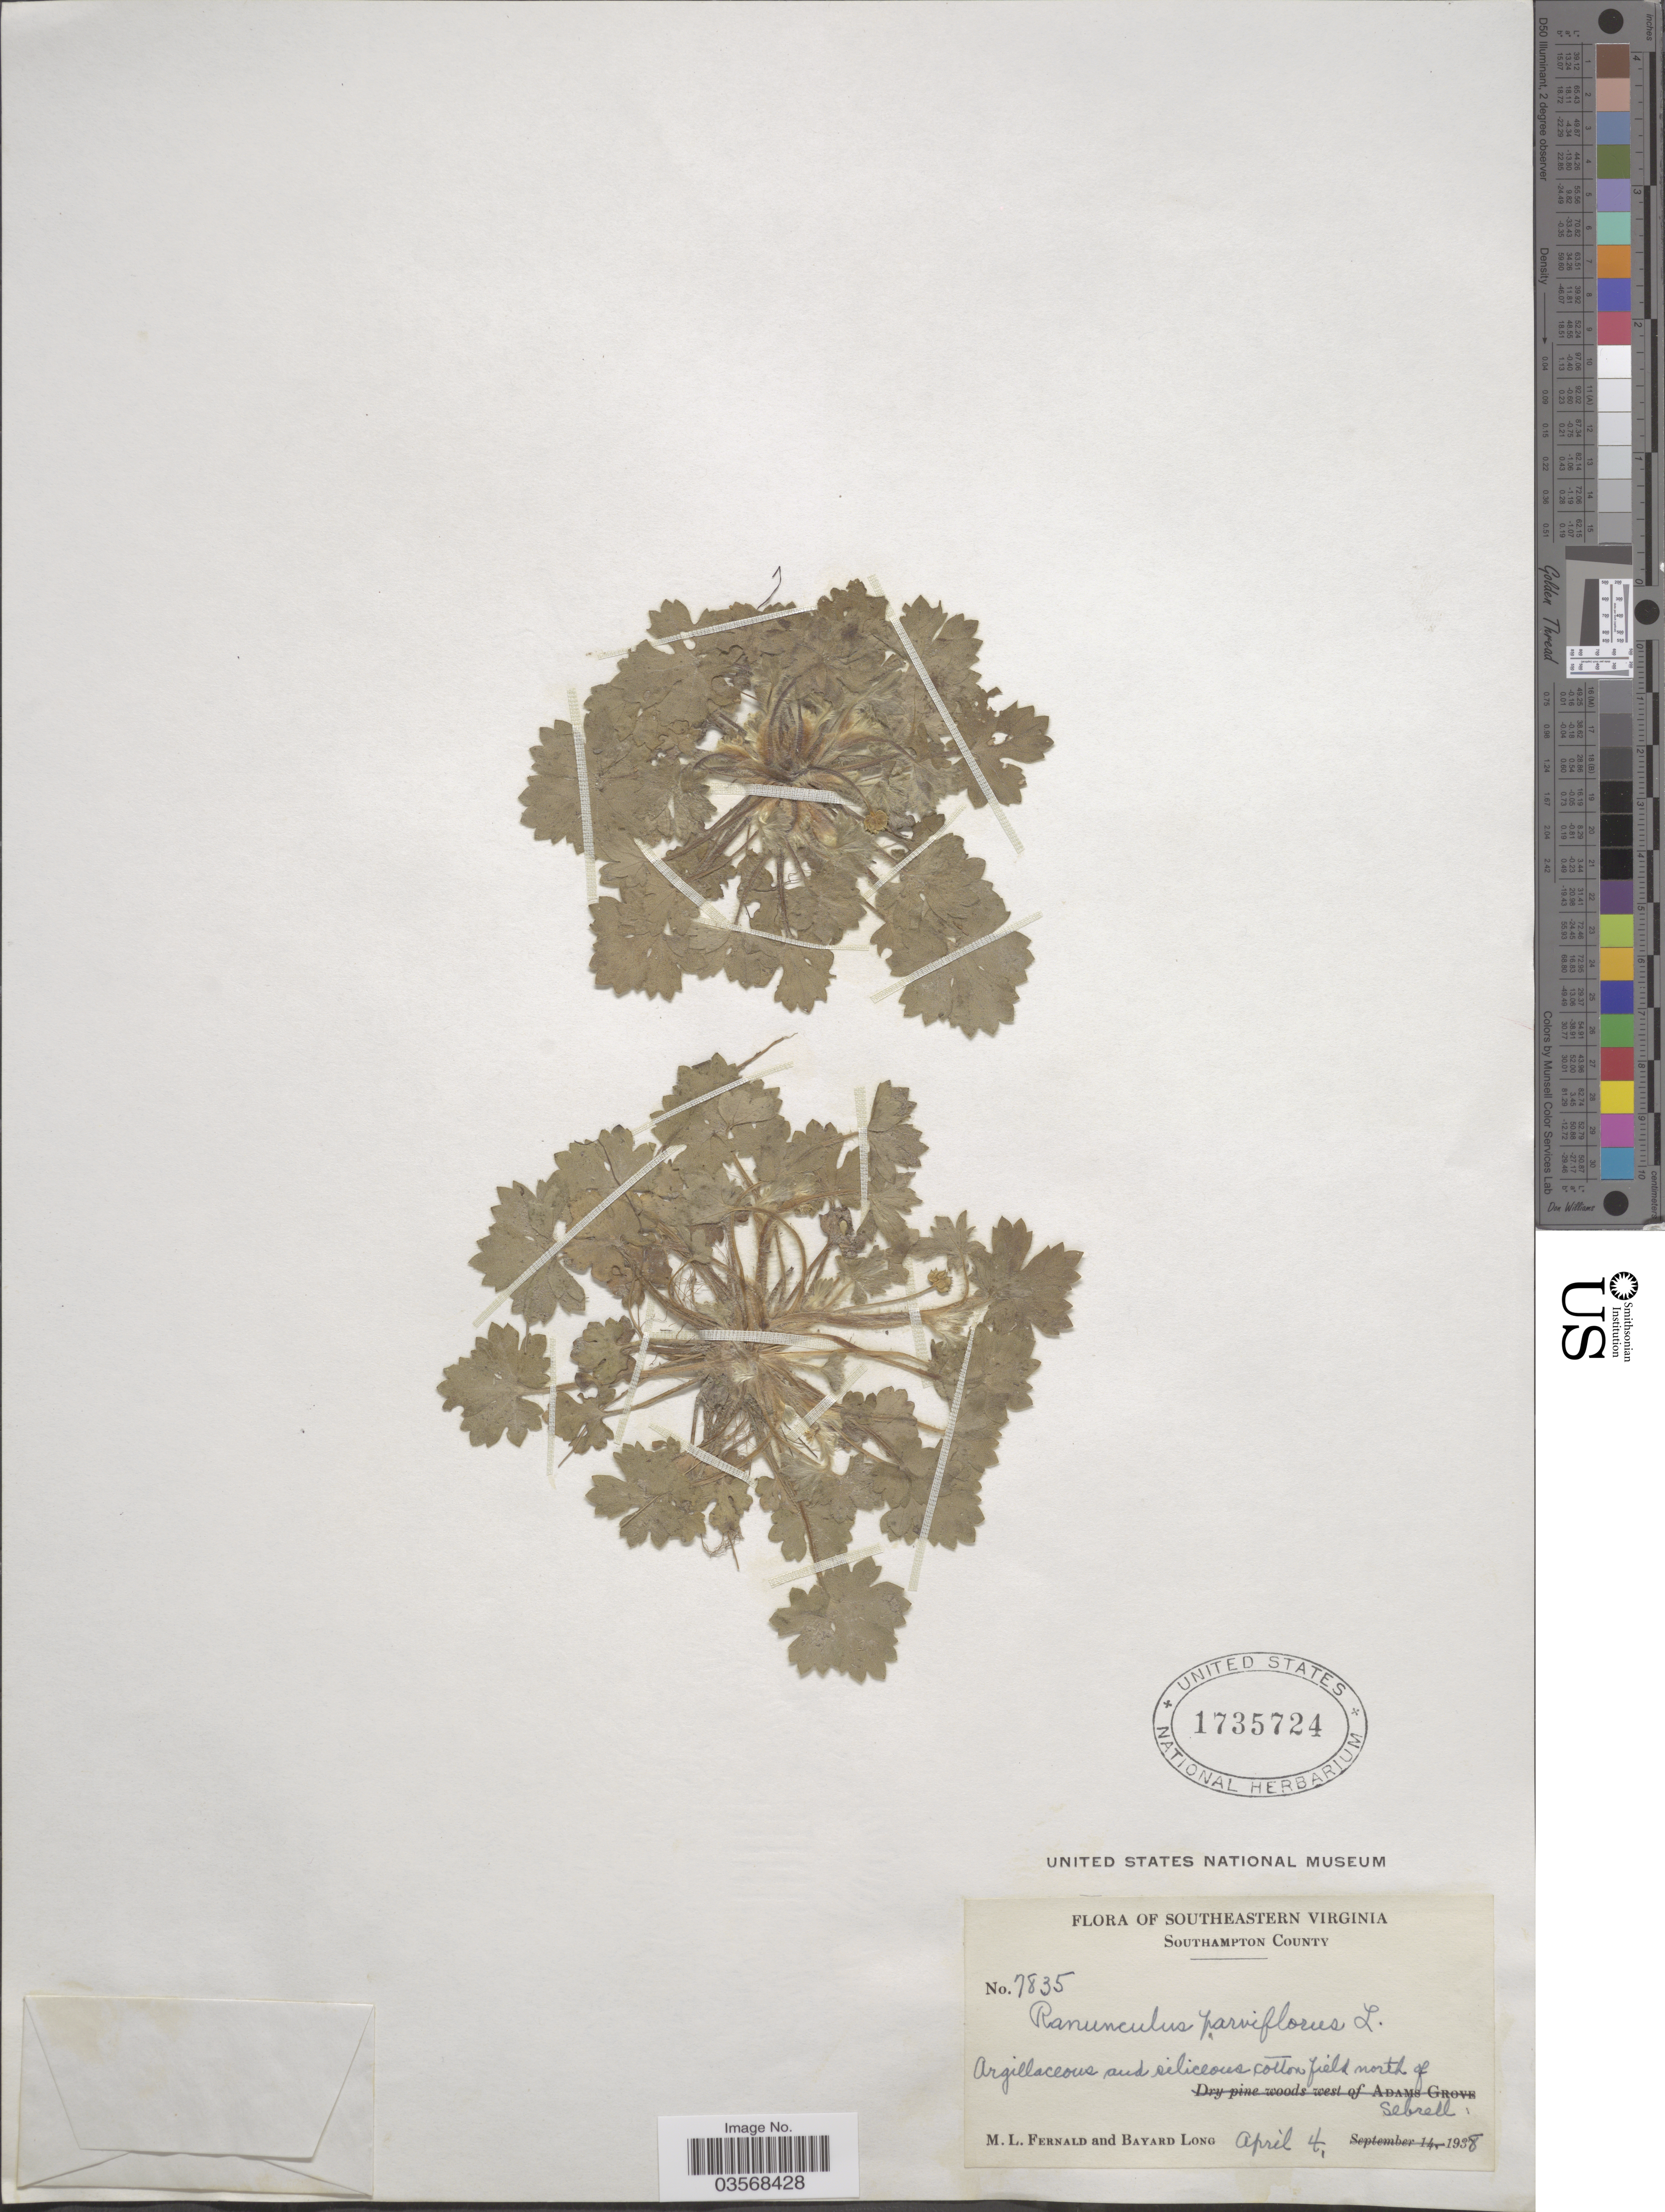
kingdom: Plantae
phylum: Tracheophyta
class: Magnoliopsida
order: Ranunculales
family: Ranunculaceae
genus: Ranunculus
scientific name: Ranunculus parviflorus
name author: L.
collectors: M. L. Fernald & B. Long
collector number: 7835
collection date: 1938-04-04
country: United States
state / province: Virginia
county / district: Southampton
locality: Southeastern Virginia. Southampton County. North of Sebrell.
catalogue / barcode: US 1735724